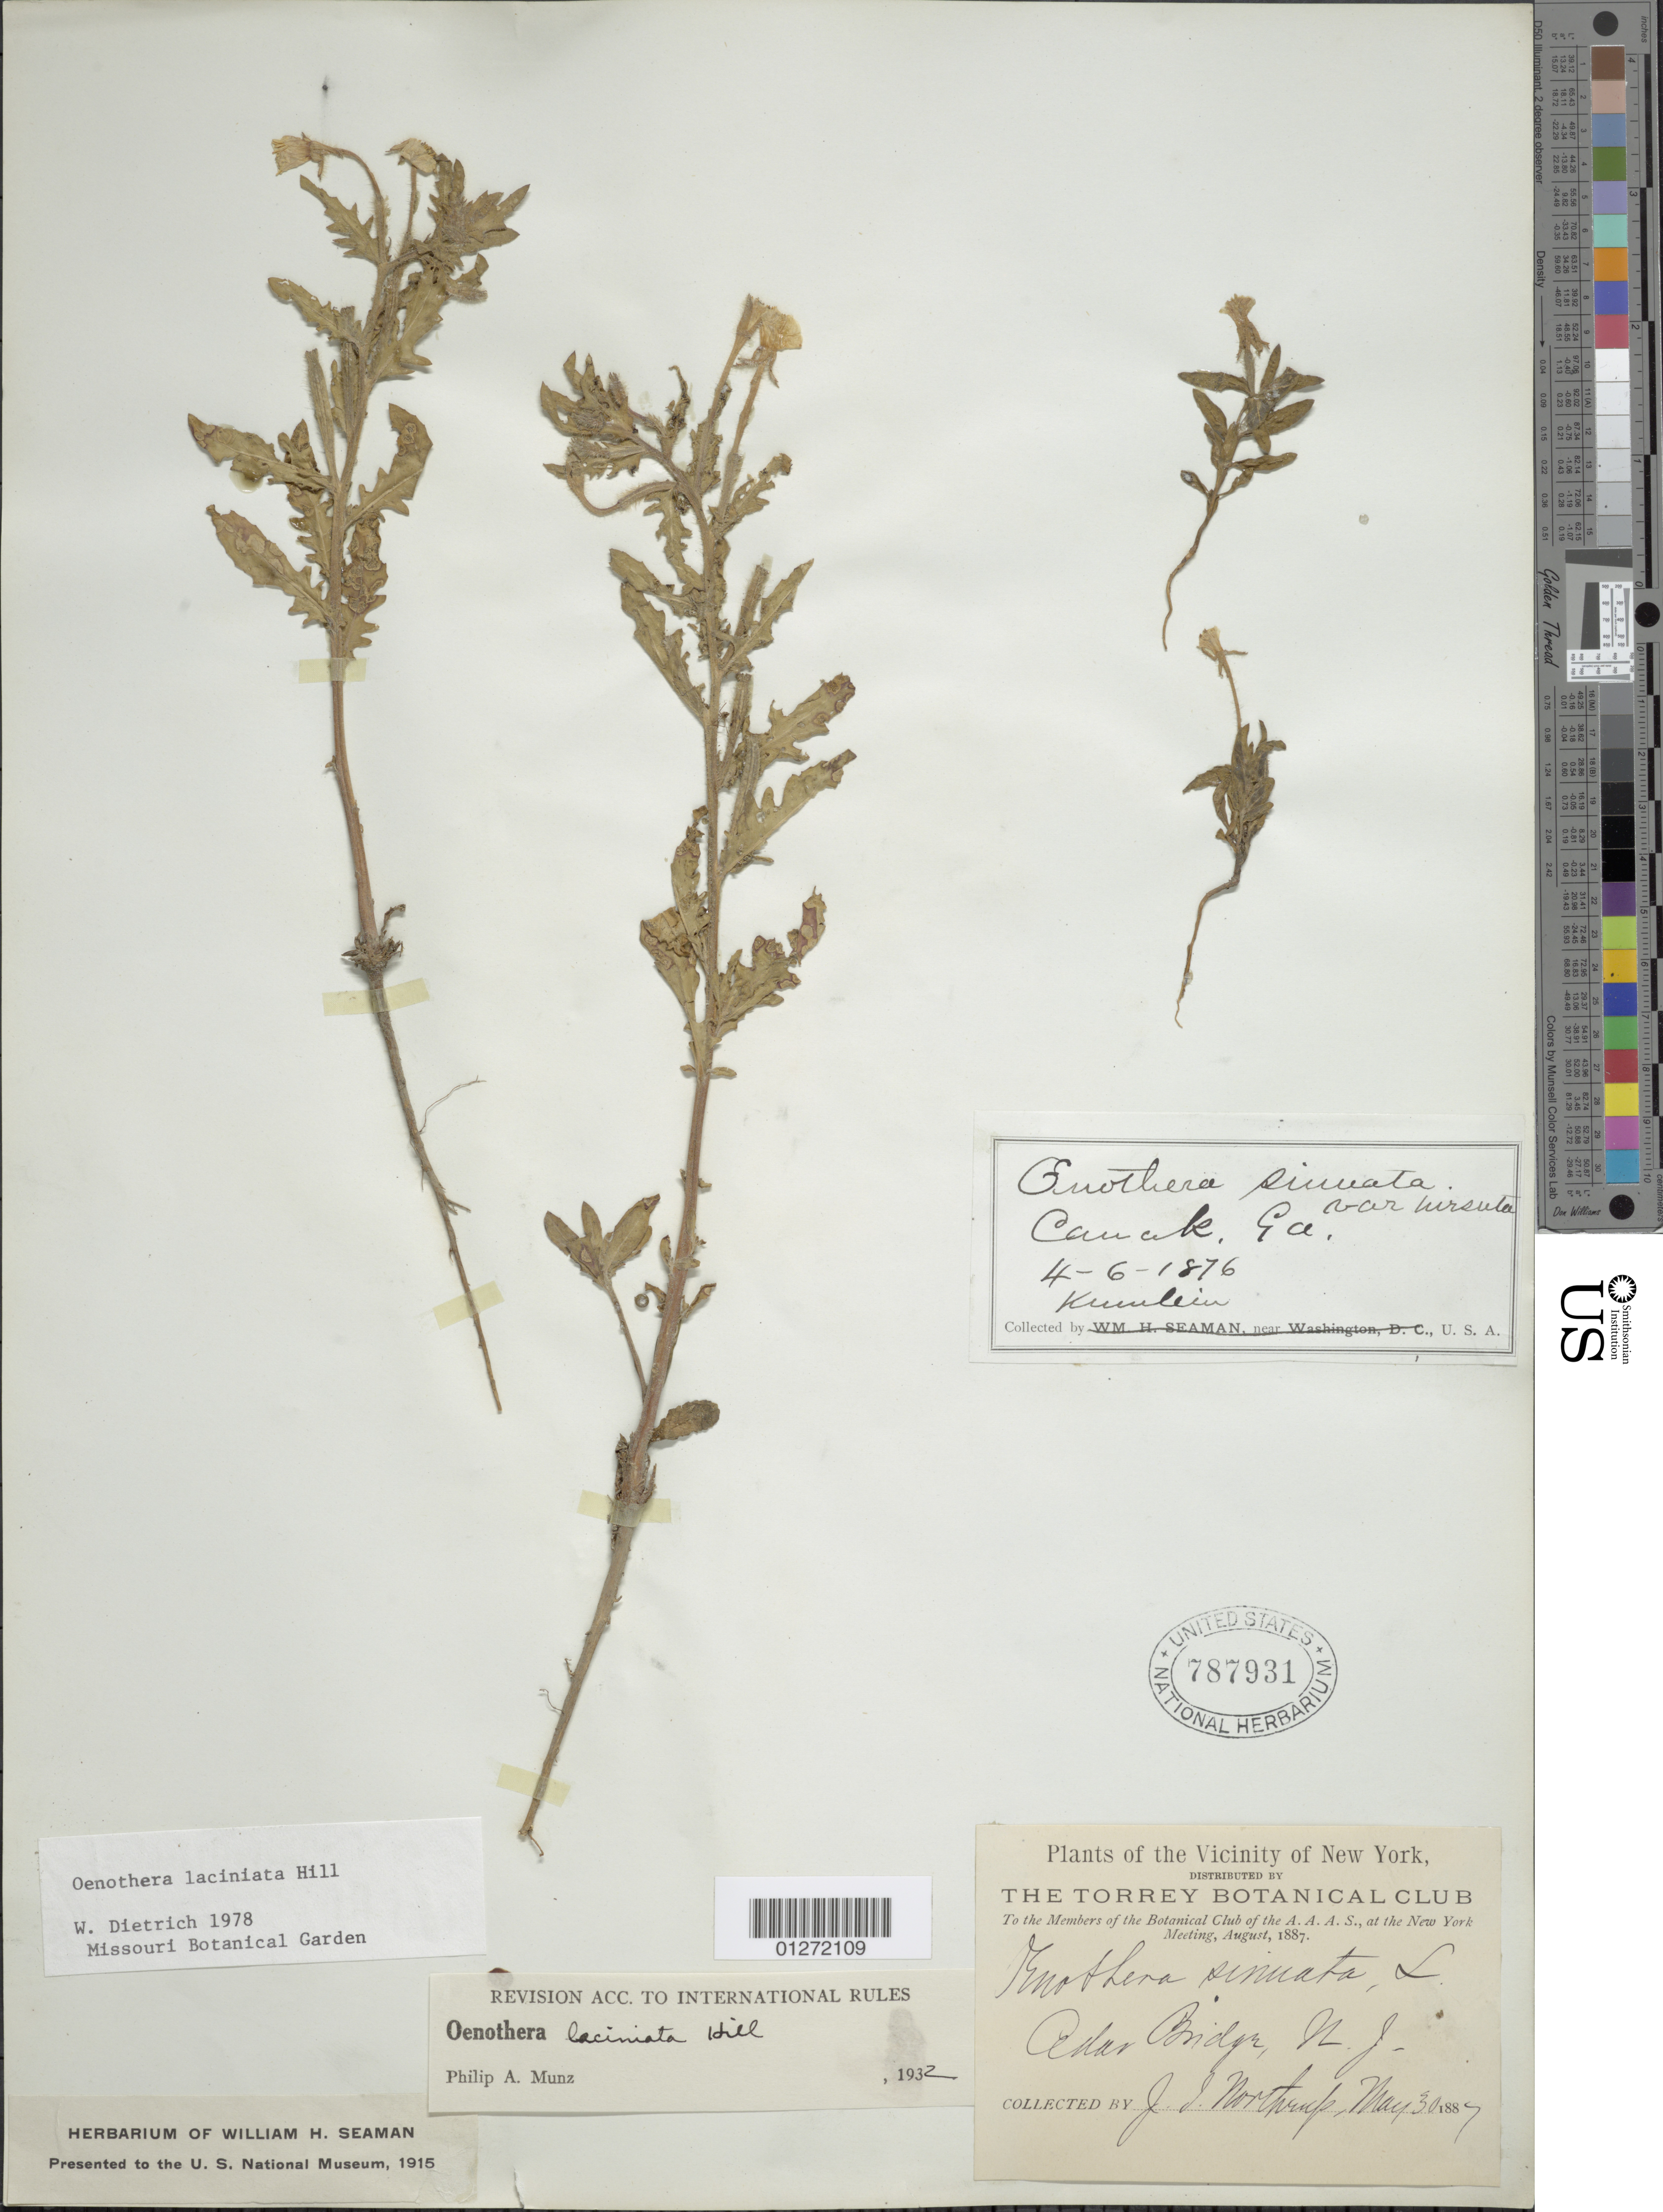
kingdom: Plantae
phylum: Tracheophyta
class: Magnoliopsida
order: Myrtales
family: Onagraceae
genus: Oenothera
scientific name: Oenothera laciniata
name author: Hill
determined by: Dietrich, W.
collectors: J. Northrup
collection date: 1887-05-30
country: United States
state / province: New Jersey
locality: Adur Bridge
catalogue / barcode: US 787931